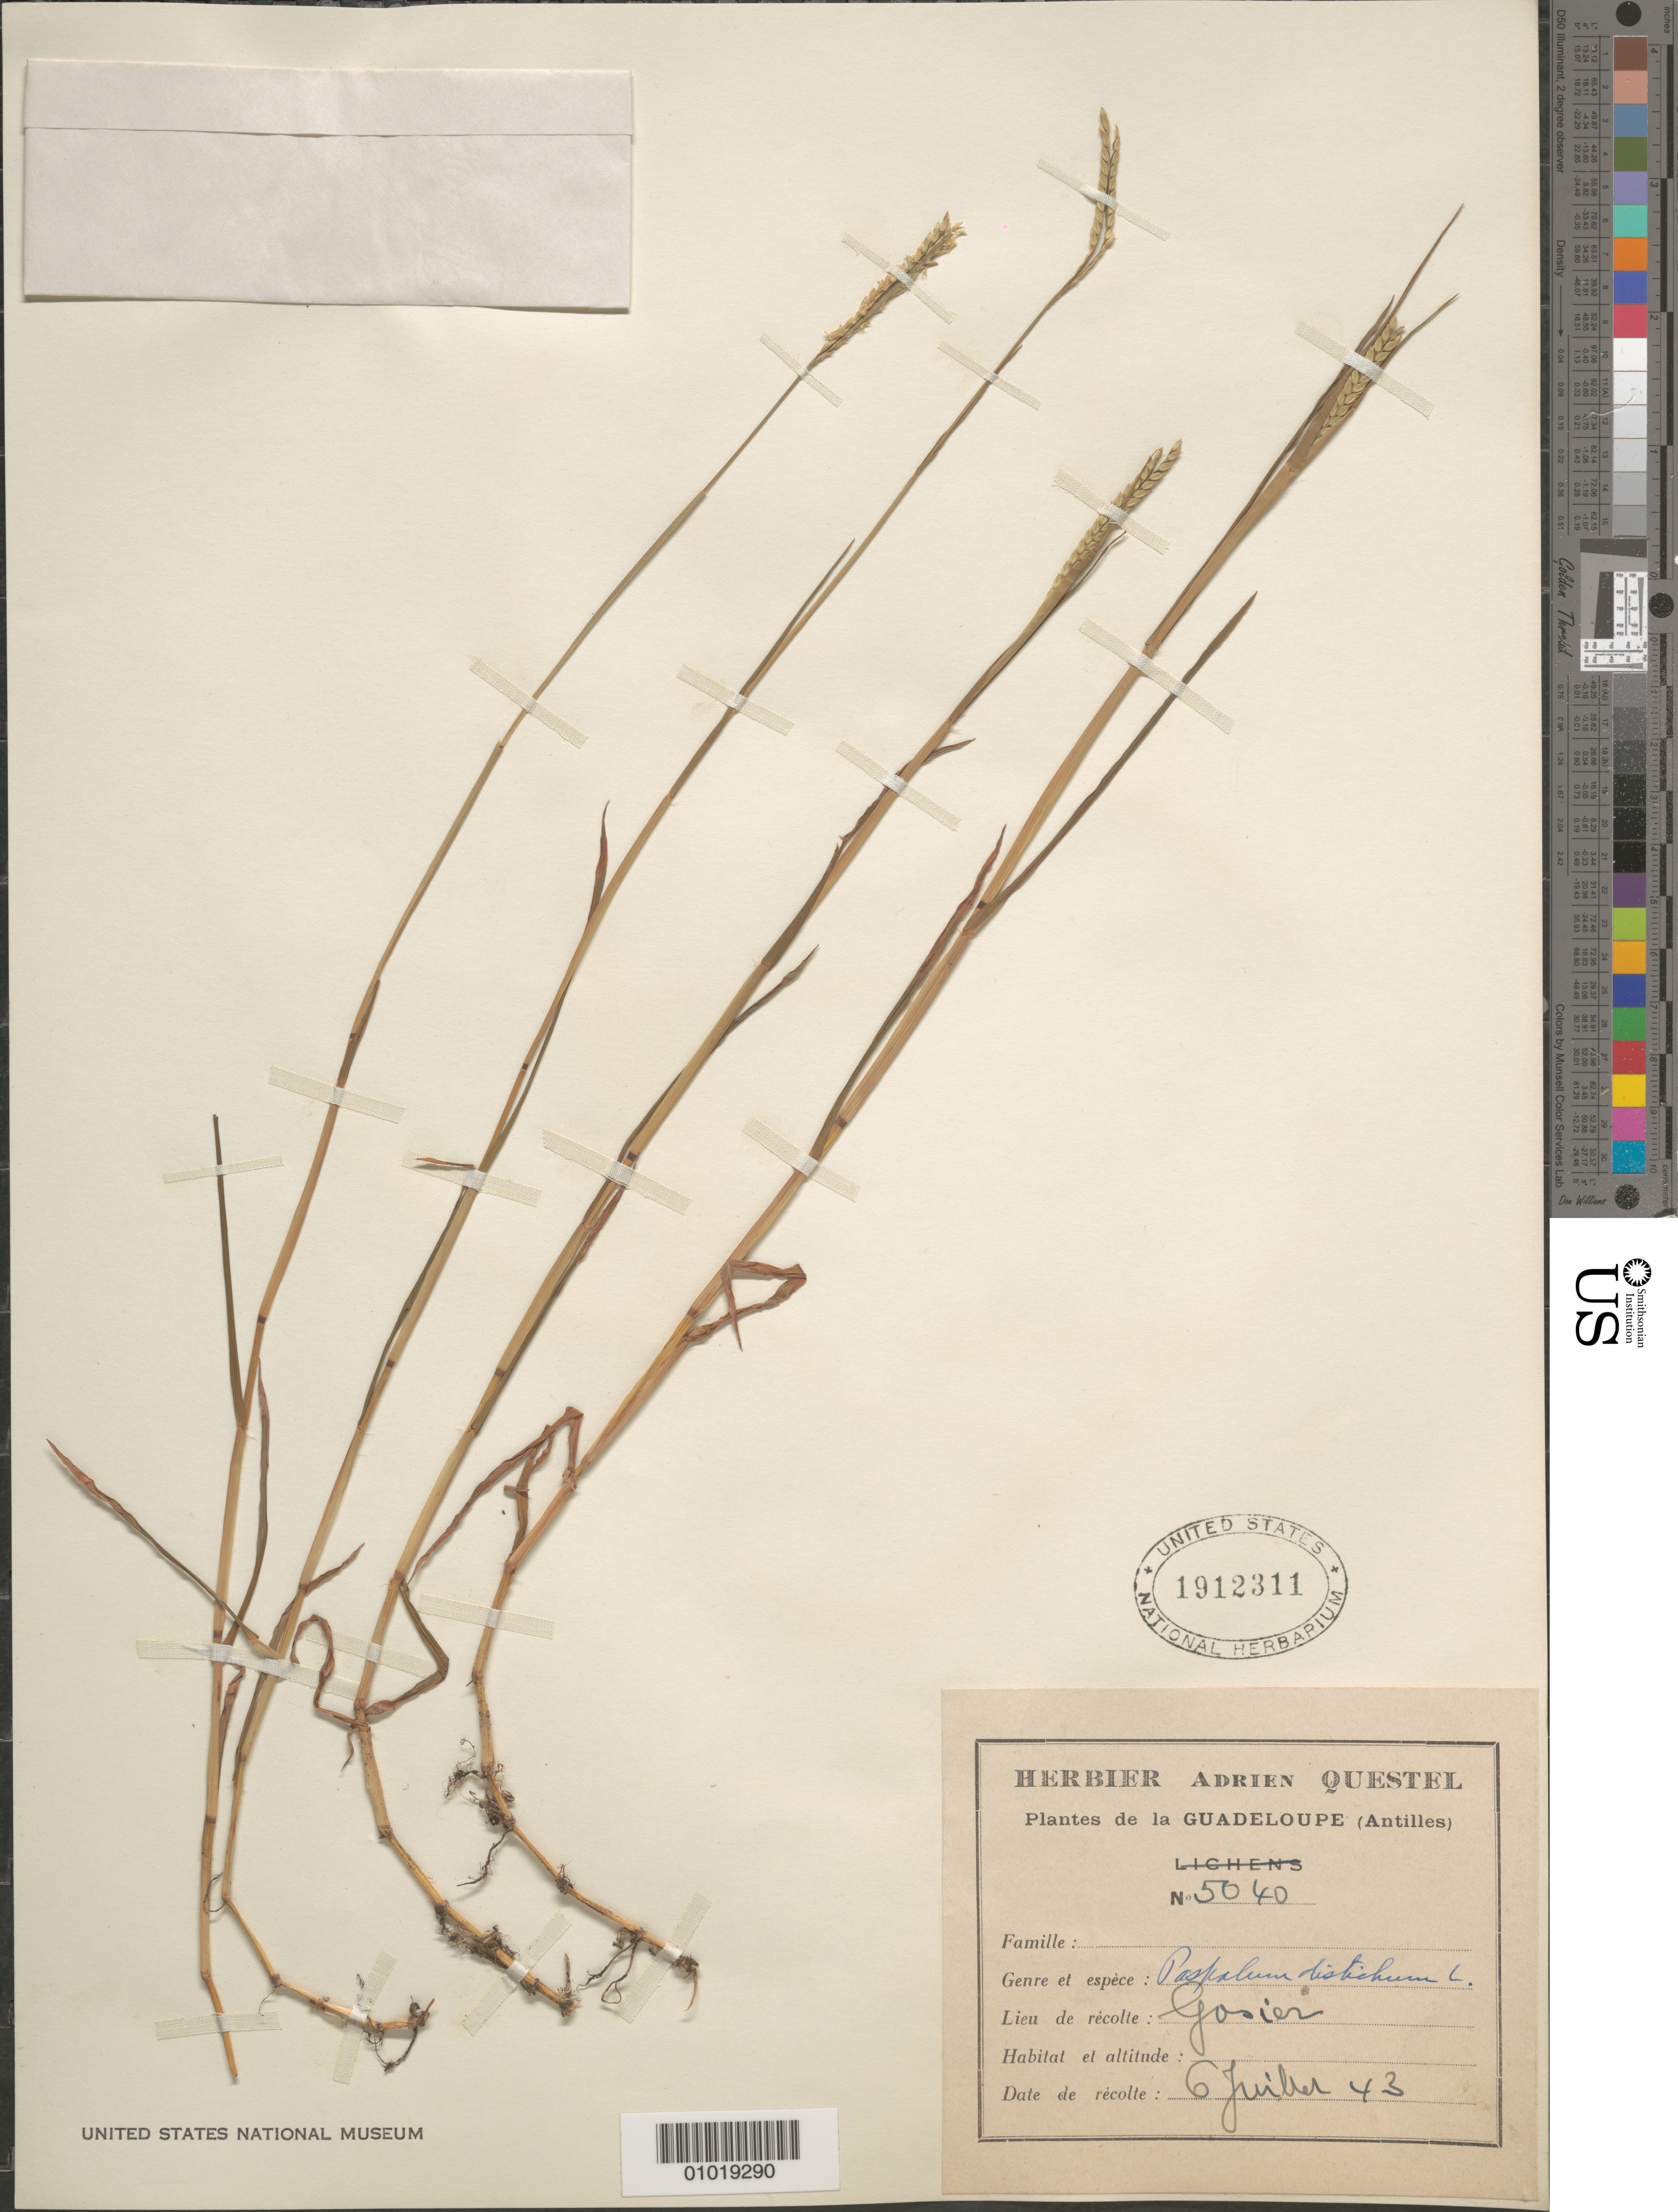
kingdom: Plantae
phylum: Tracheophyta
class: Liliopsida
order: Poales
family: Poaceae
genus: Paspalum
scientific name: Paspalum distichum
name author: L.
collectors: A. Questel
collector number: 5040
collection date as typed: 06 Jul 1943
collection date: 1943-07-06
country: Guadeloupe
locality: Gosier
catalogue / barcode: US 1912311